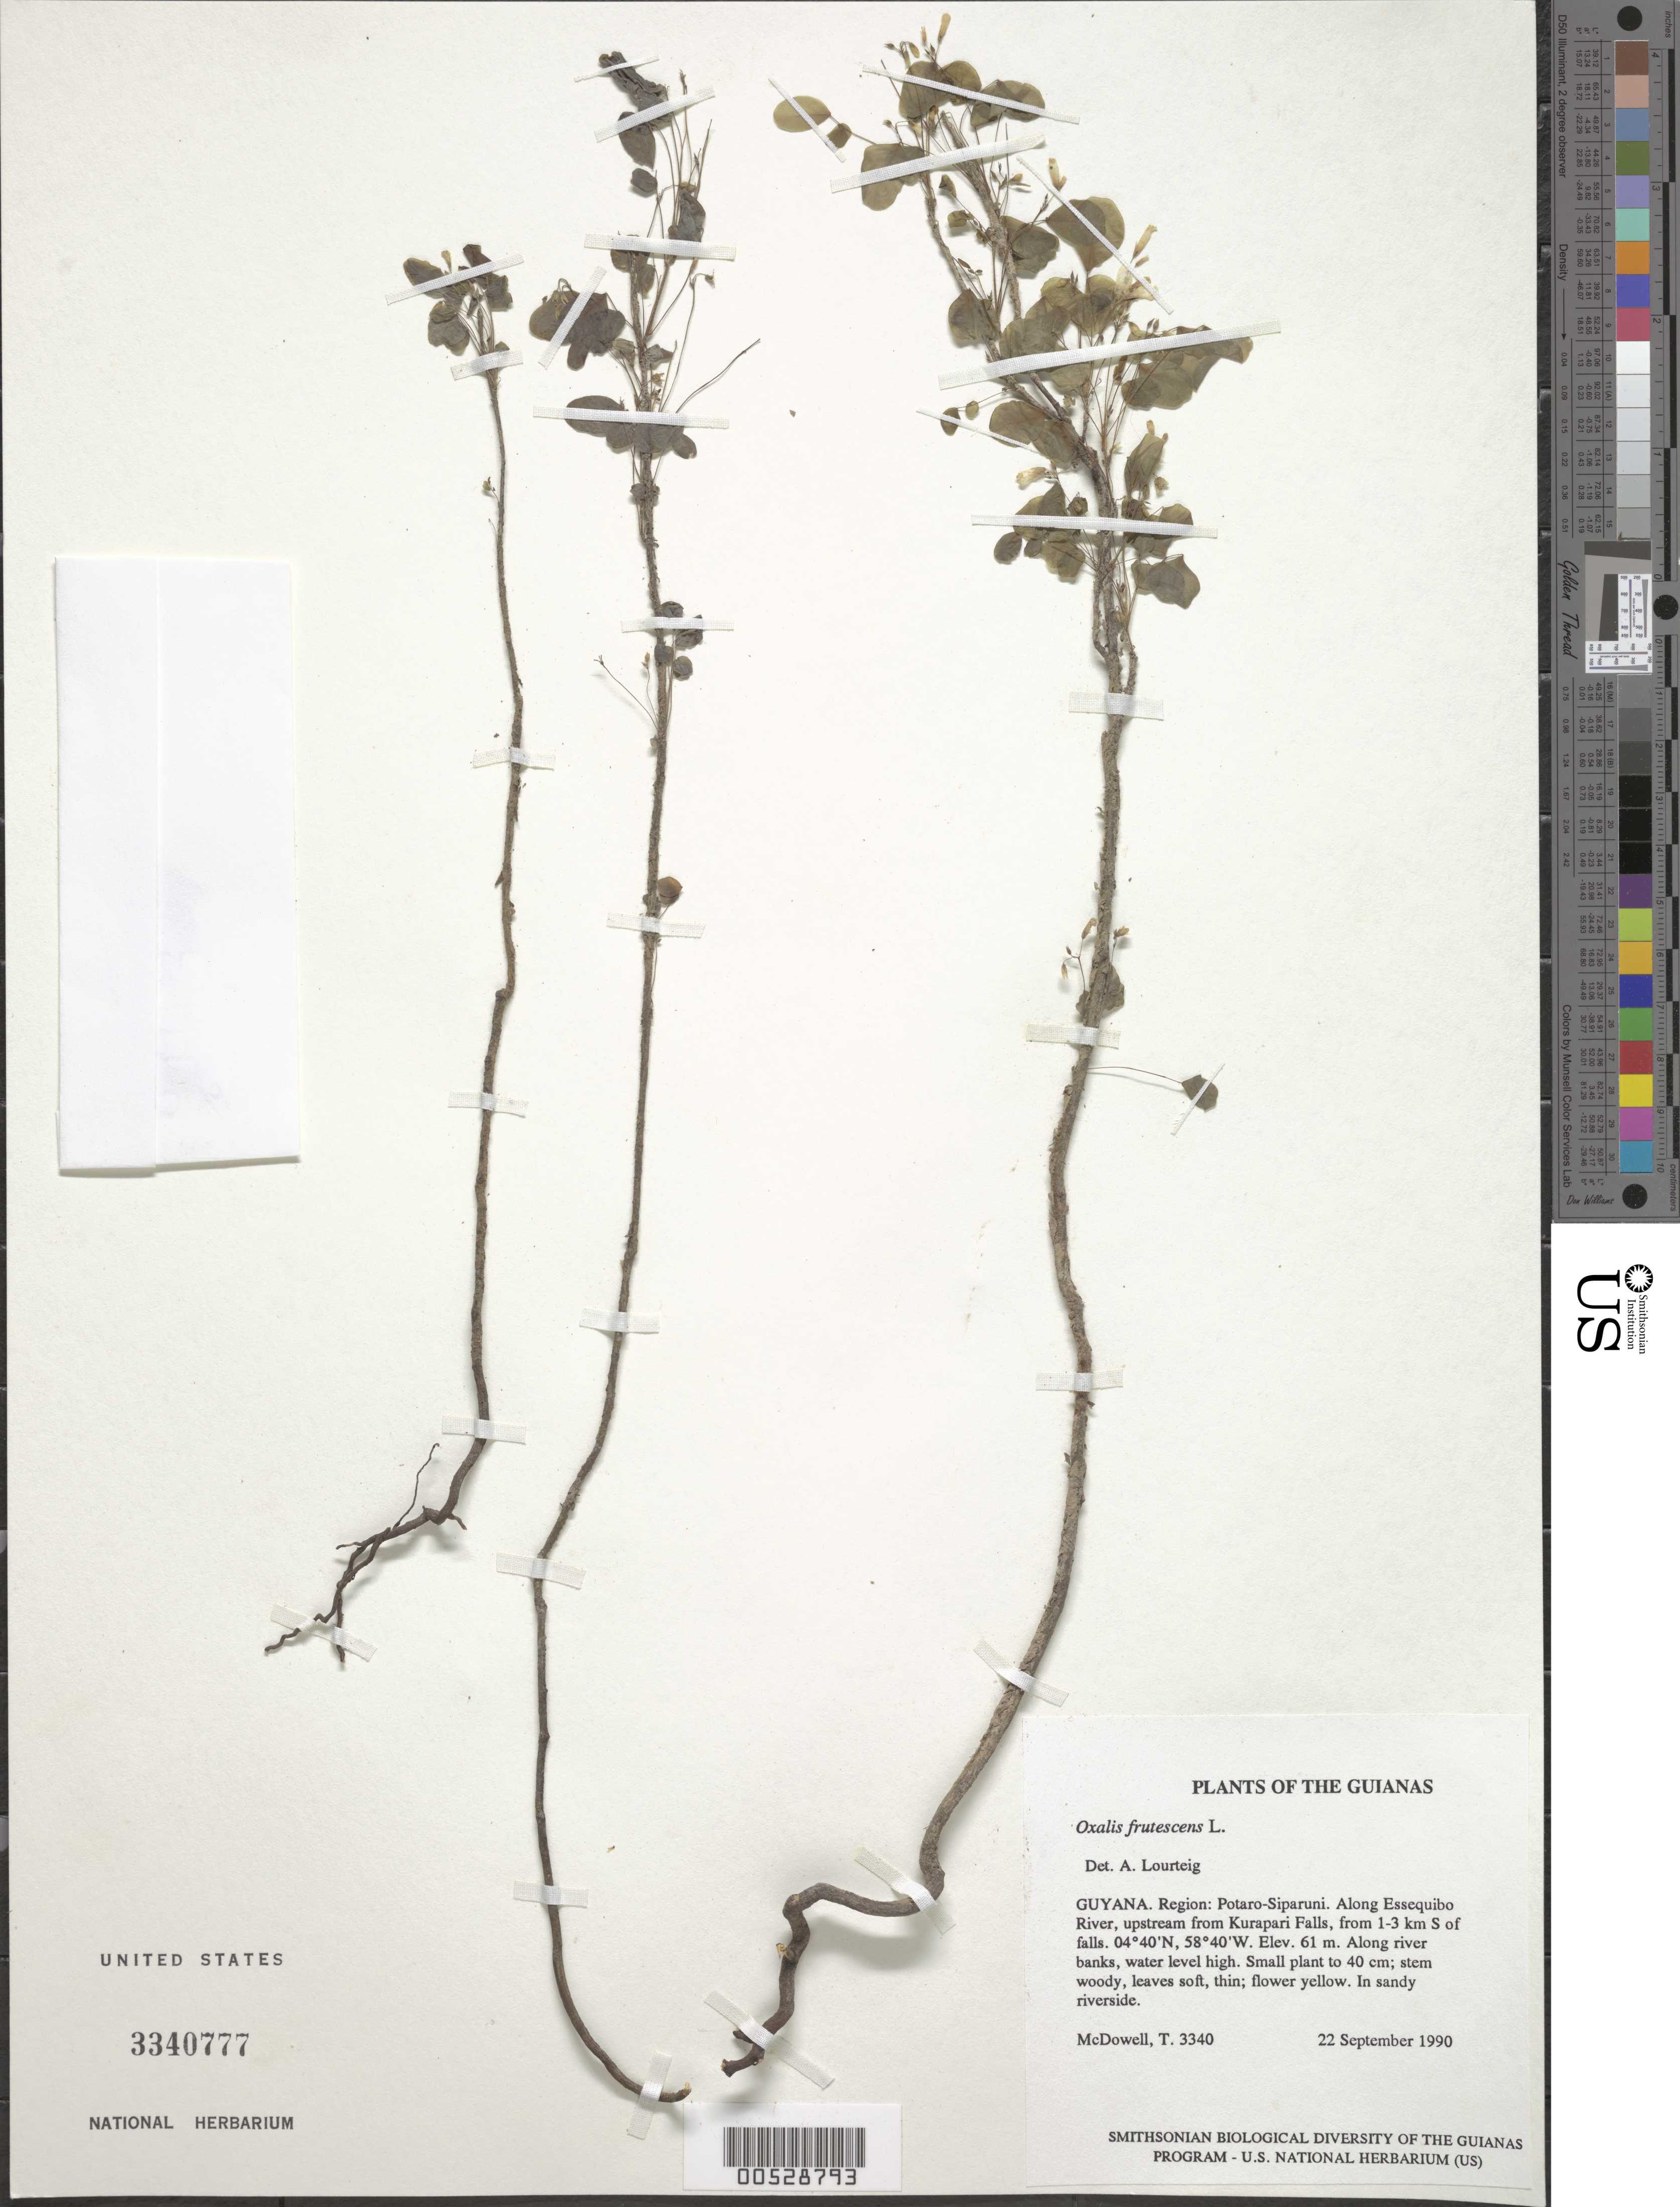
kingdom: Plantae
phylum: Tracheophyta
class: Magnoliopsida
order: Oxalidales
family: Oxalidaceae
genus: Oxalis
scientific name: Oxalis frutescens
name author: L.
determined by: Lourteig, A.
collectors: T. McDowell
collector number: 3340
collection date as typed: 22 September 1990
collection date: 1990-09-22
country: Guyana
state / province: Potaro-Siparuni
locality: Along Essequibo River, upstream from Kurupukari Falls, from 1-3 km S of falls. Iwokrama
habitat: Along river banks, water level high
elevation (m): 61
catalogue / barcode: US 3340777